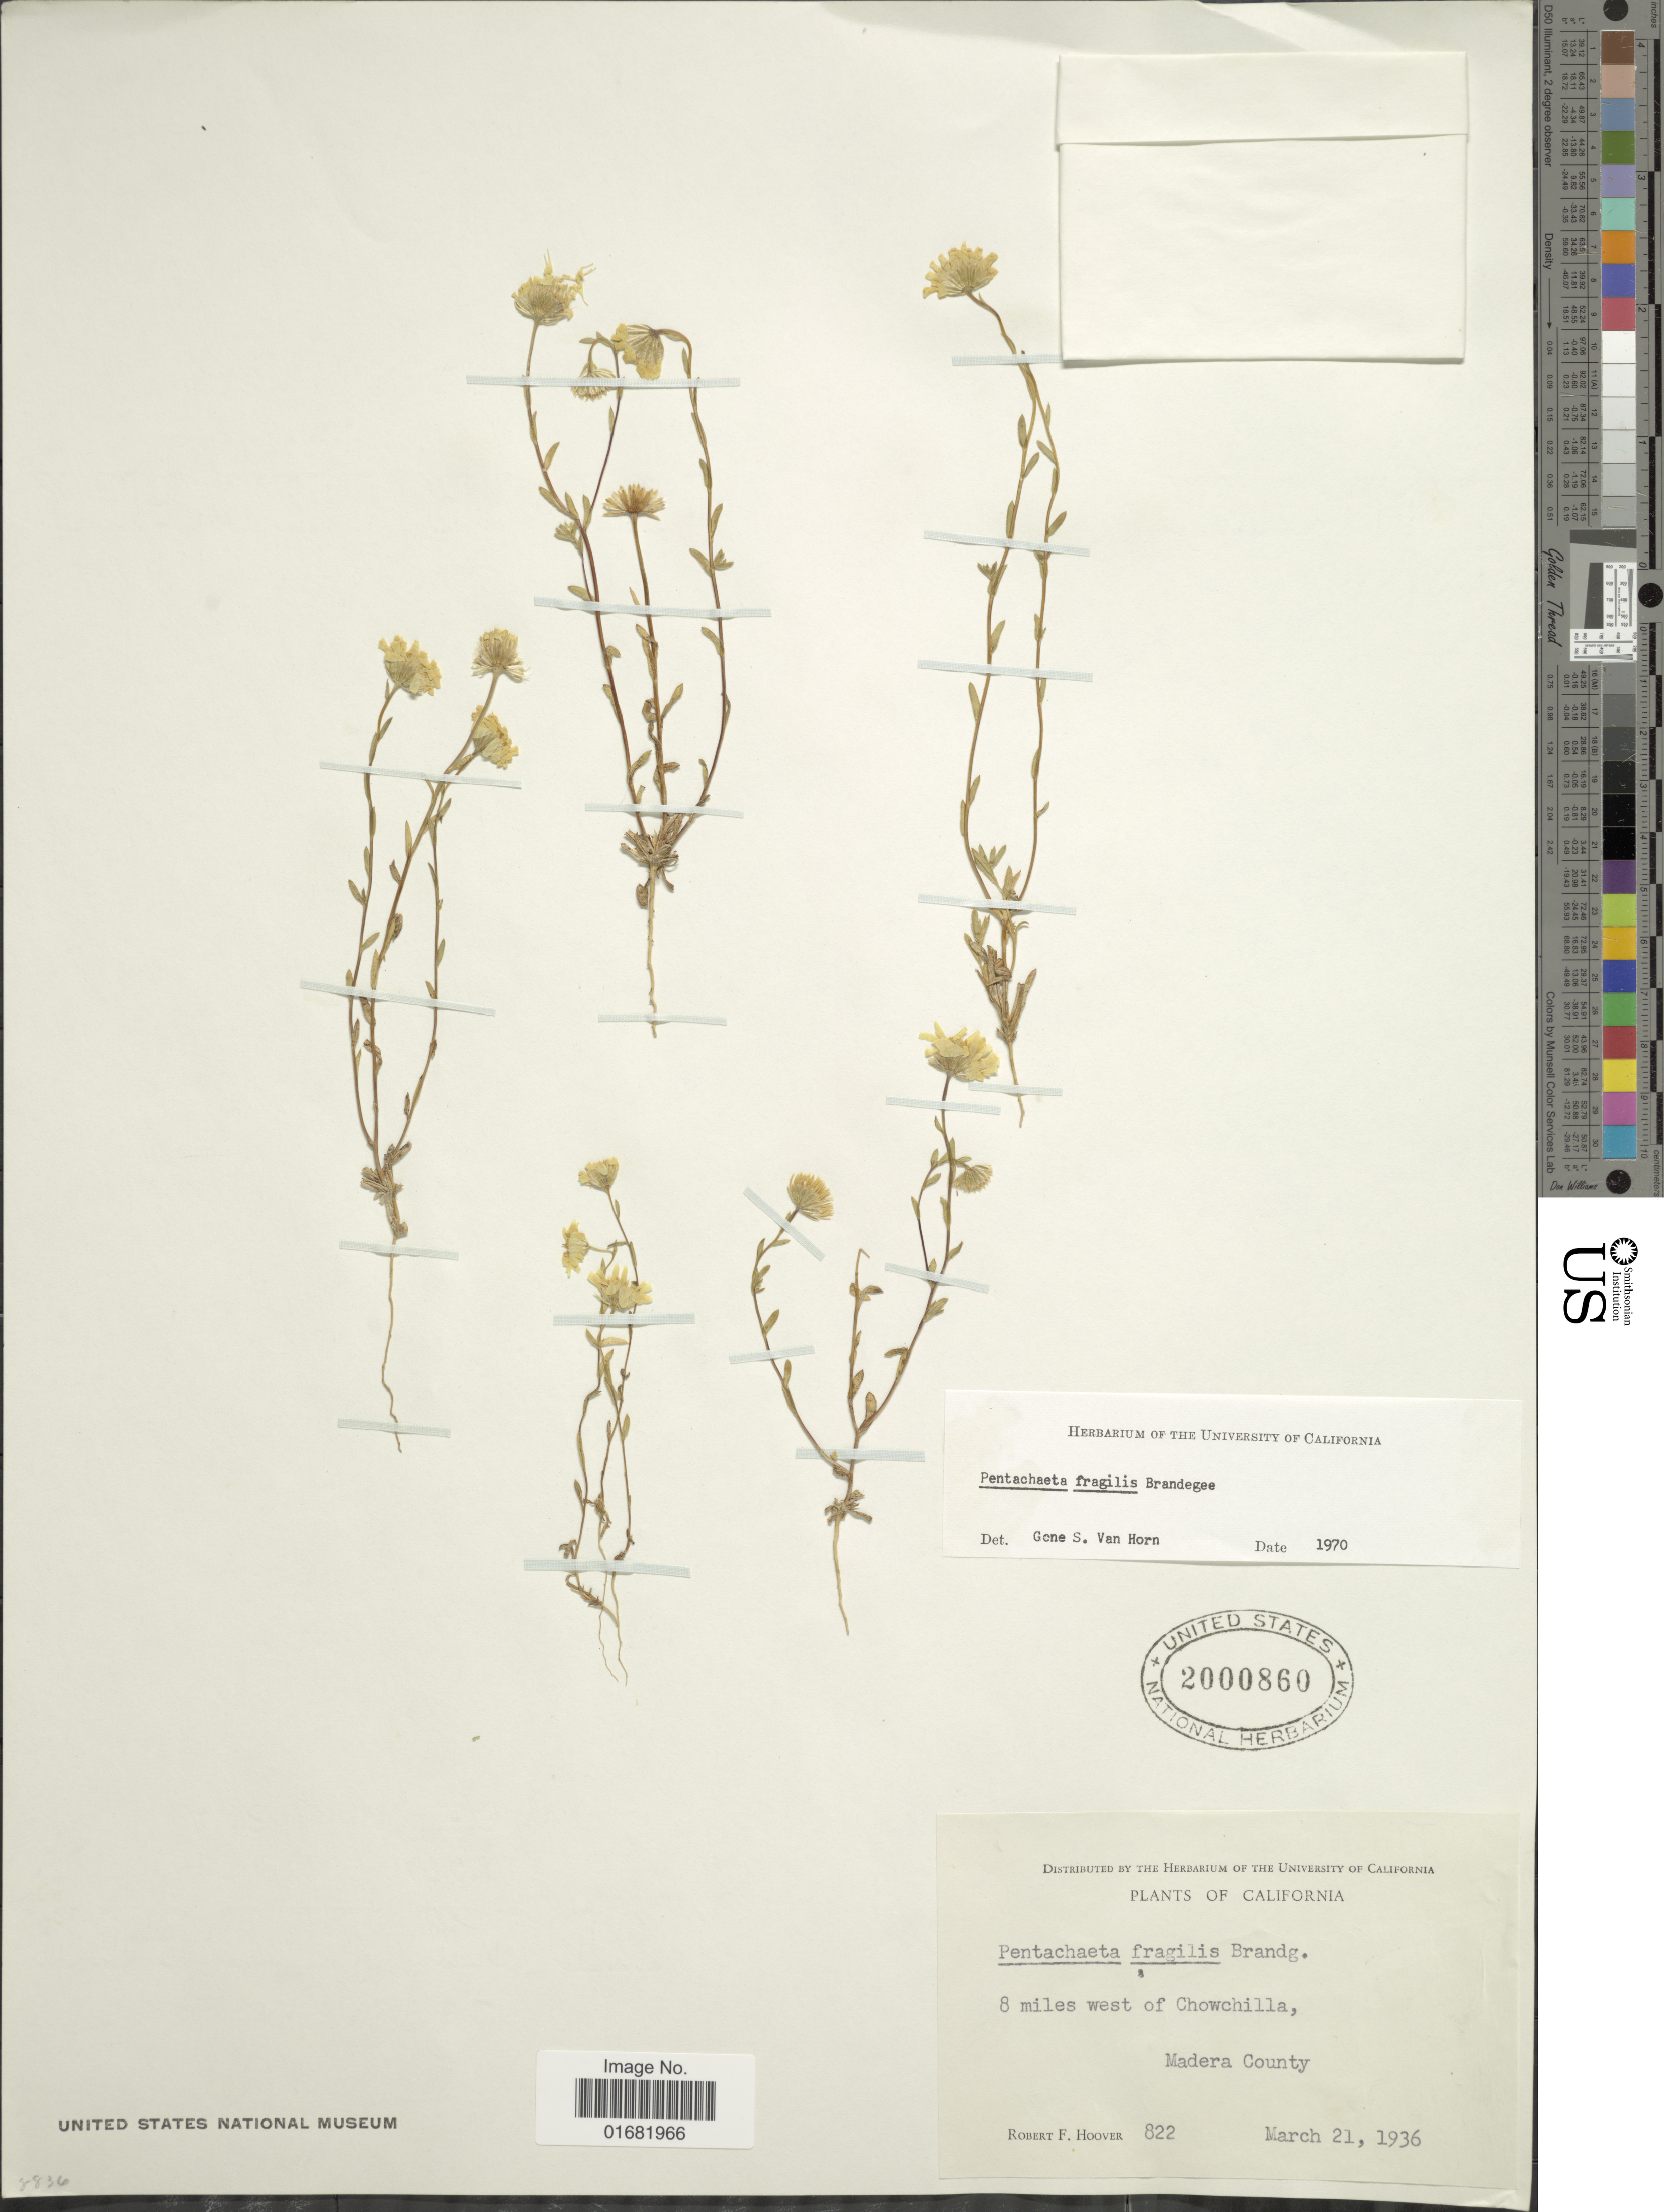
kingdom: Plantae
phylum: Tracheophyta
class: Magnoliopsida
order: Asterales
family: Asteraceae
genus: Pentachaeta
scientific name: Pentachaeta fragilis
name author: Brandegee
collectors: R. F. Hoover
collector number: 822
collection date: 1936-03-21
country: United States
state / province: California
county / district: Madera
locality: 8 miles west of Chowchilla, Madera County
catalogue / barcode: US 2000860